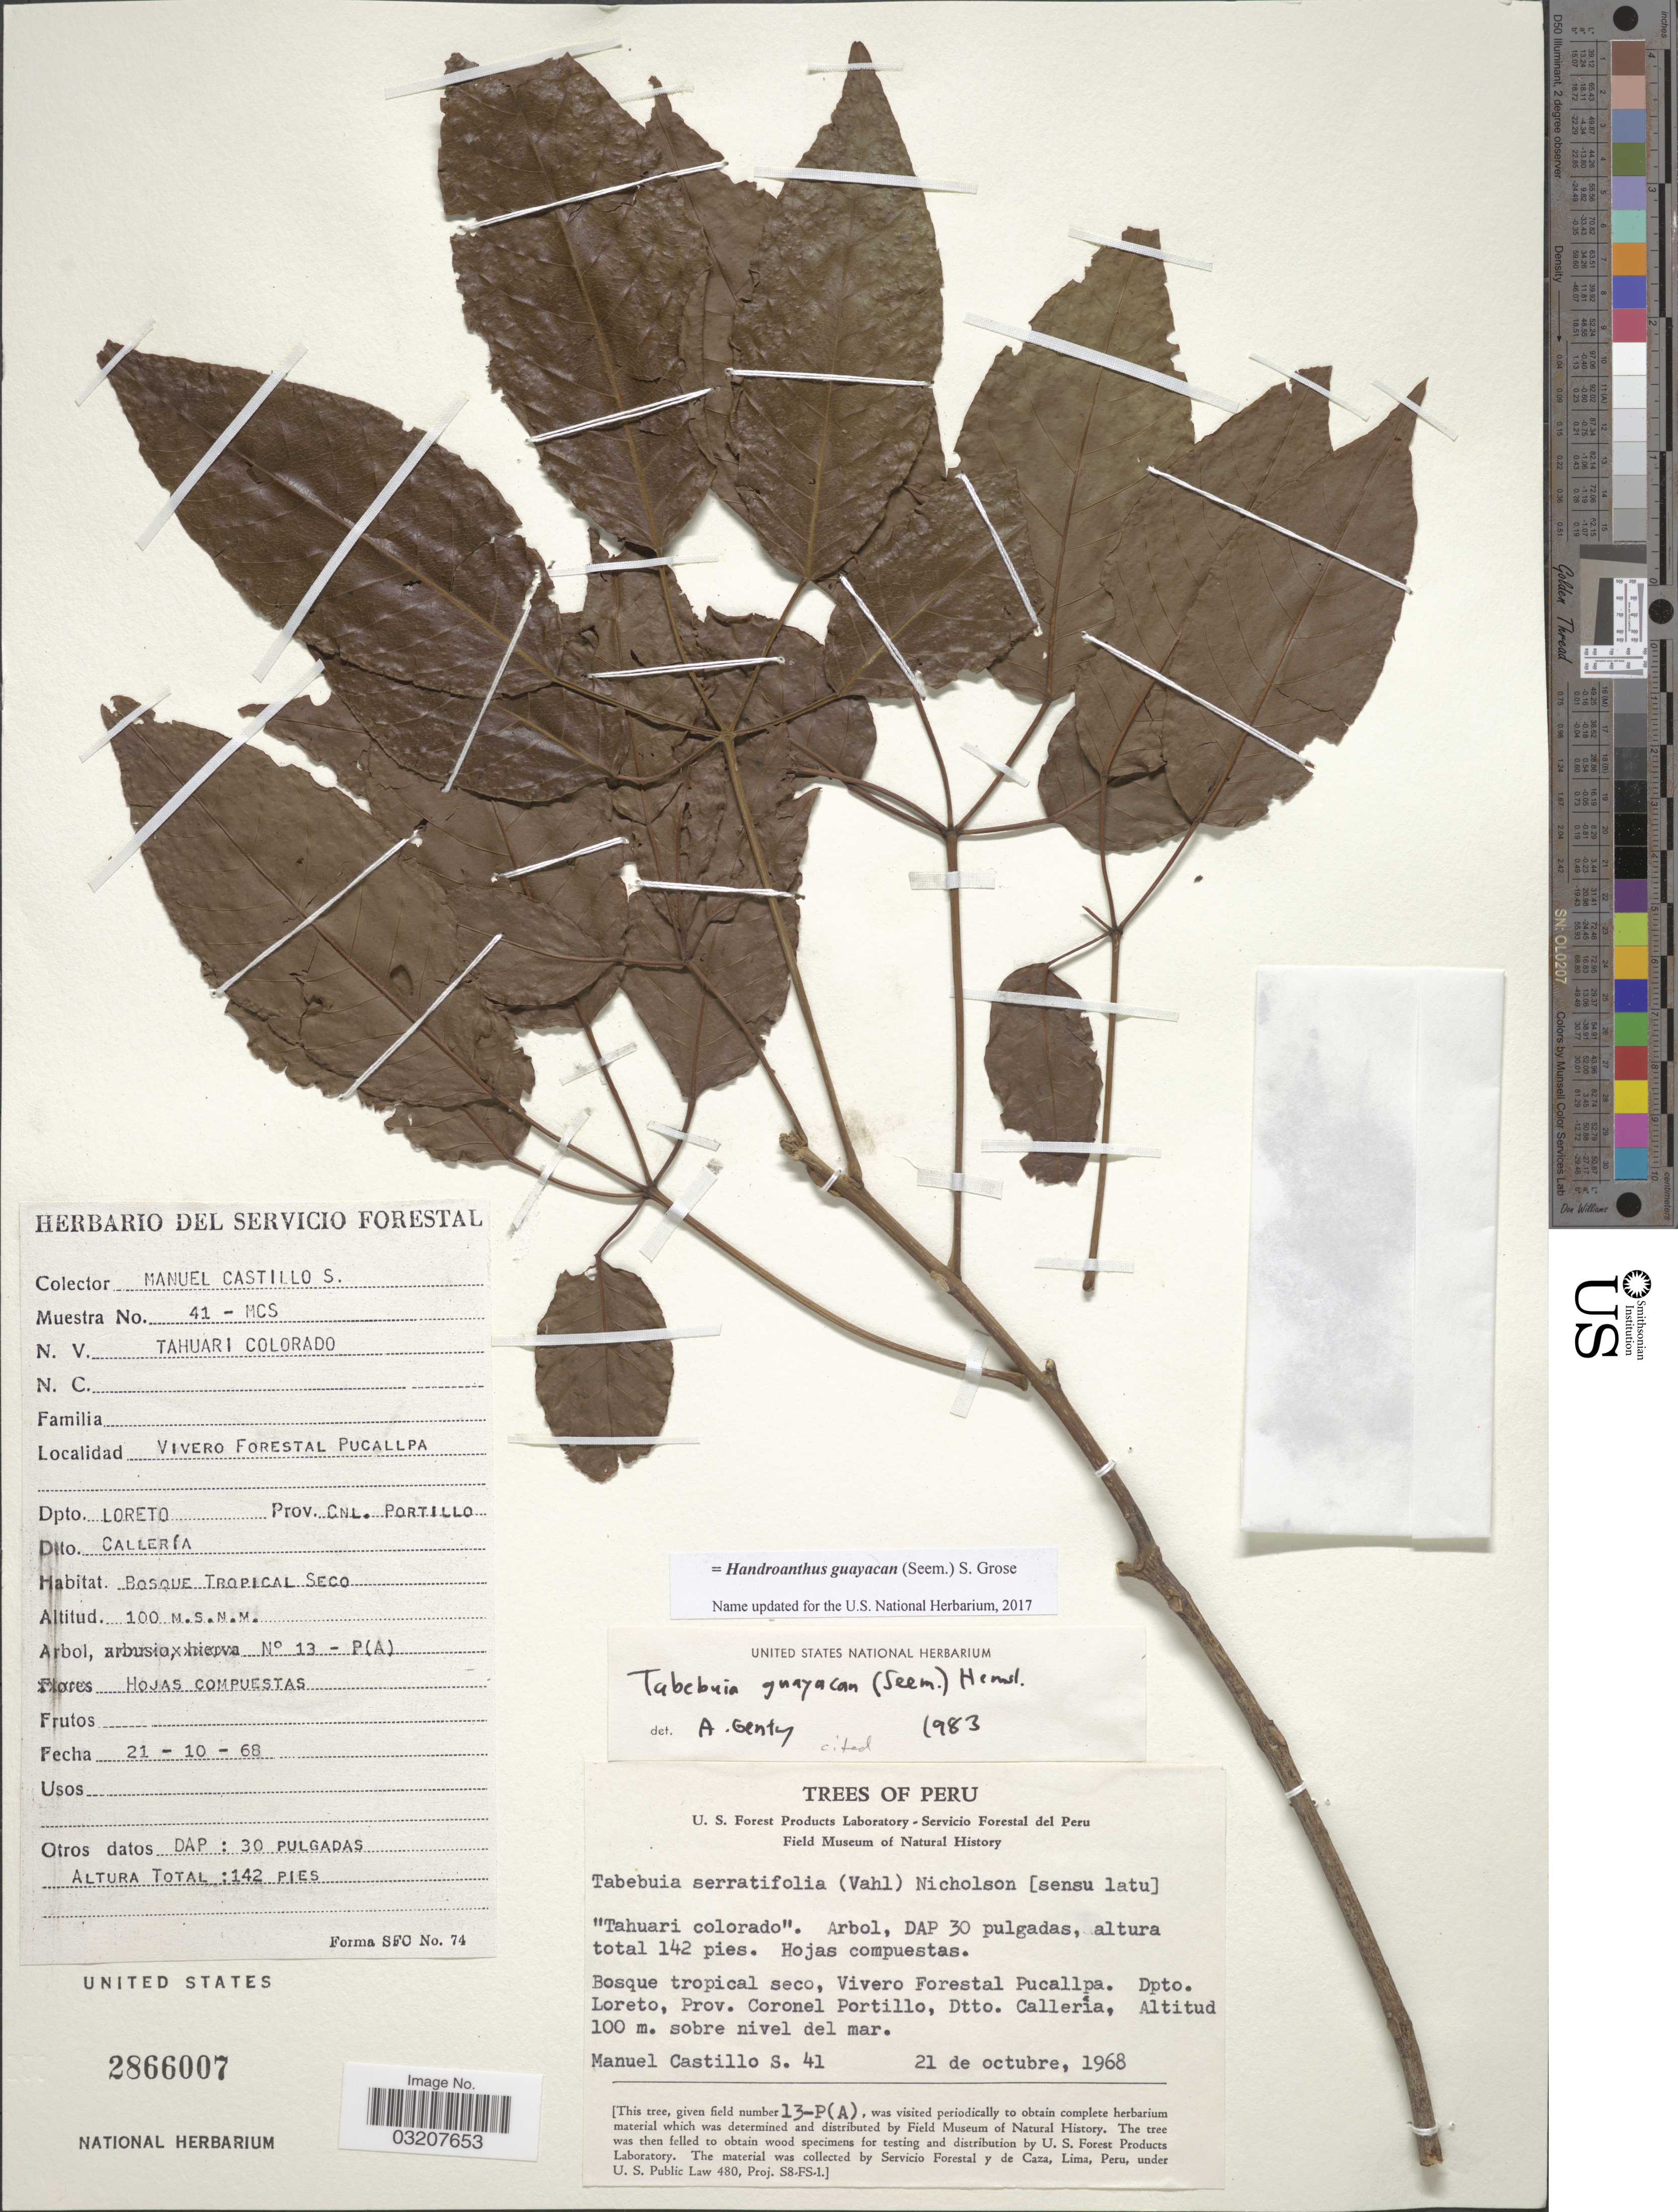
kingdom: Plantae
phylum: Tracheophyta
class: Magnoliopsida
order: Lamiales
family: Bignoniaceae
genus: Handroanthus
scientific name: Handroanthus guayacan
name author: (Seem.) S.O. Grose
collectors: M. Castillo S.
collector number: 41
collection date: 1968-10-21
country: Peru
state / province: Loreto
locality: Bosque tropical seco, Vivero Florestal Pucallpa. Dpto. Loreto, Prov. Coronel Portillo, Dtto. Callería. Vivero Forestal Pucallpa.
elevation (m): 100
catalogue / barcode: US 2866007